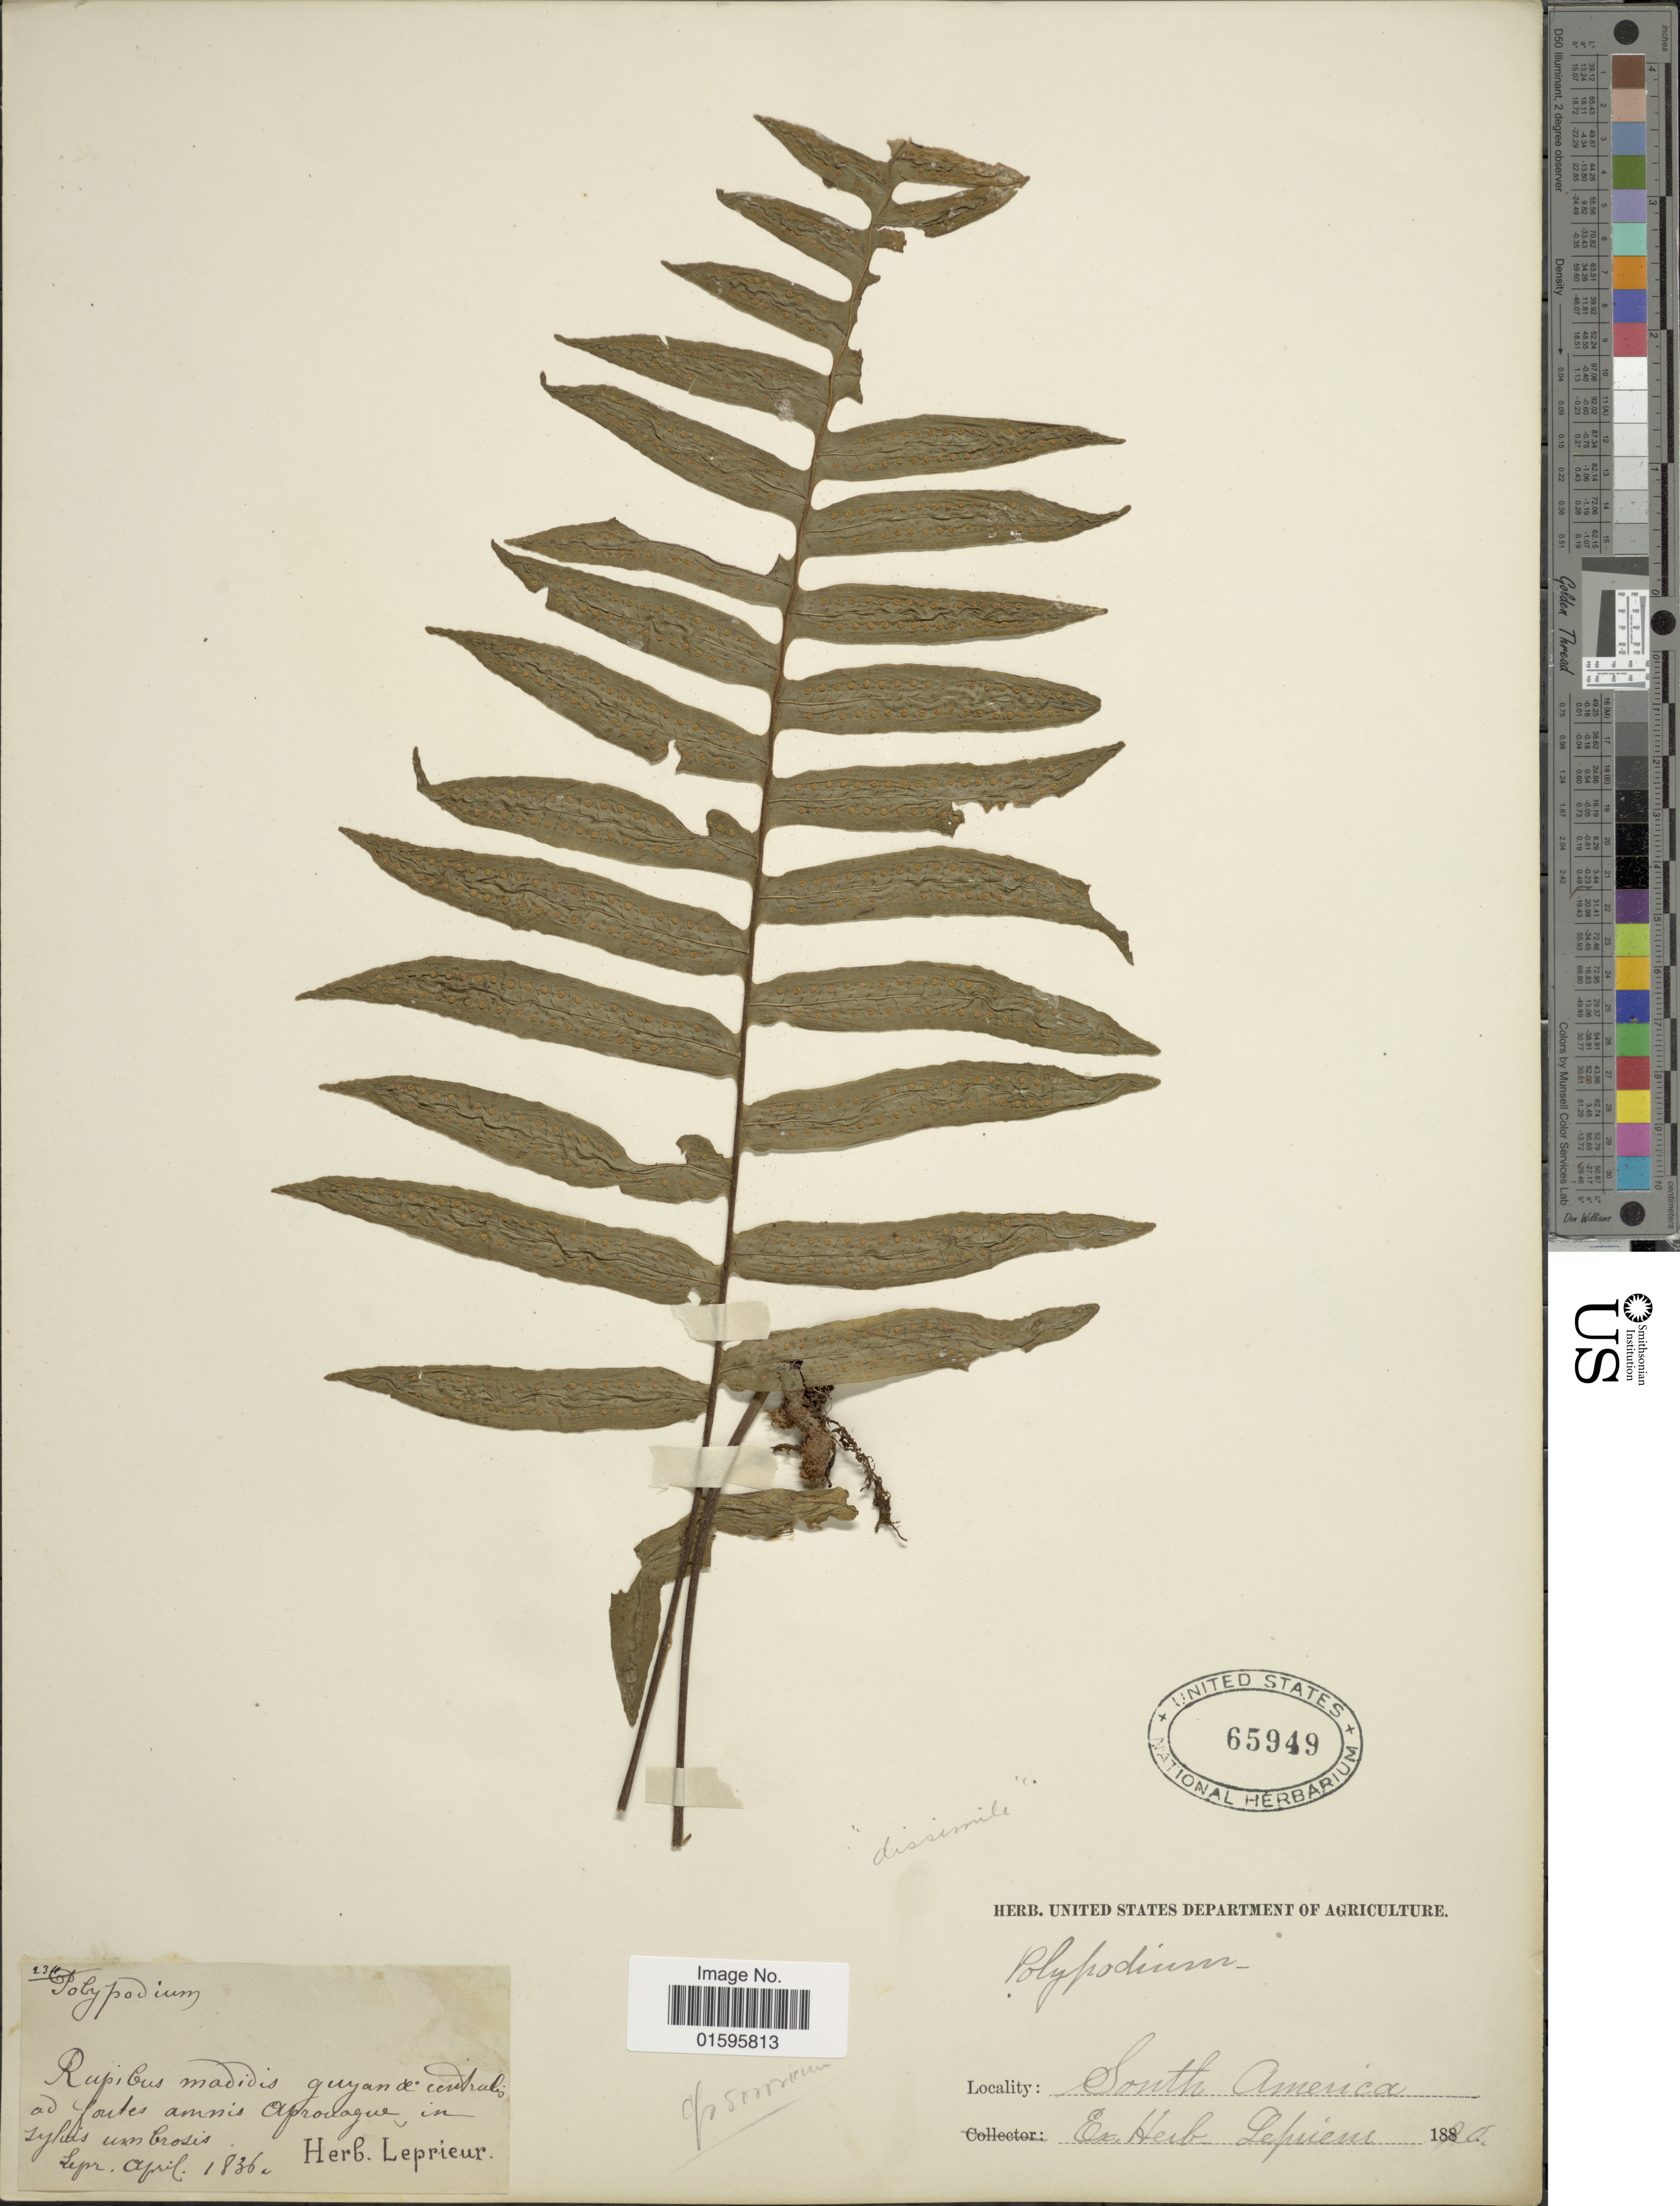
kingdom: Plantae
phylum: Tracheophyta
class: Polypodiopsida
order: Polypodiales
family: Polypodiaceae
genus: Pecluma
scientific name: Pecluma dulcis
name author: (Poir.) F.C. Assis & Salino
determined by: Boudrie, M.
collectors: ex herb. Leprieur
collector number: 234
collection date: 1836-04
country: Guyana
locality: South America, Guyan de Centralis ad fontis amnis Apronague in sylvis umbrosis.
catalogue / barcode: US 65949